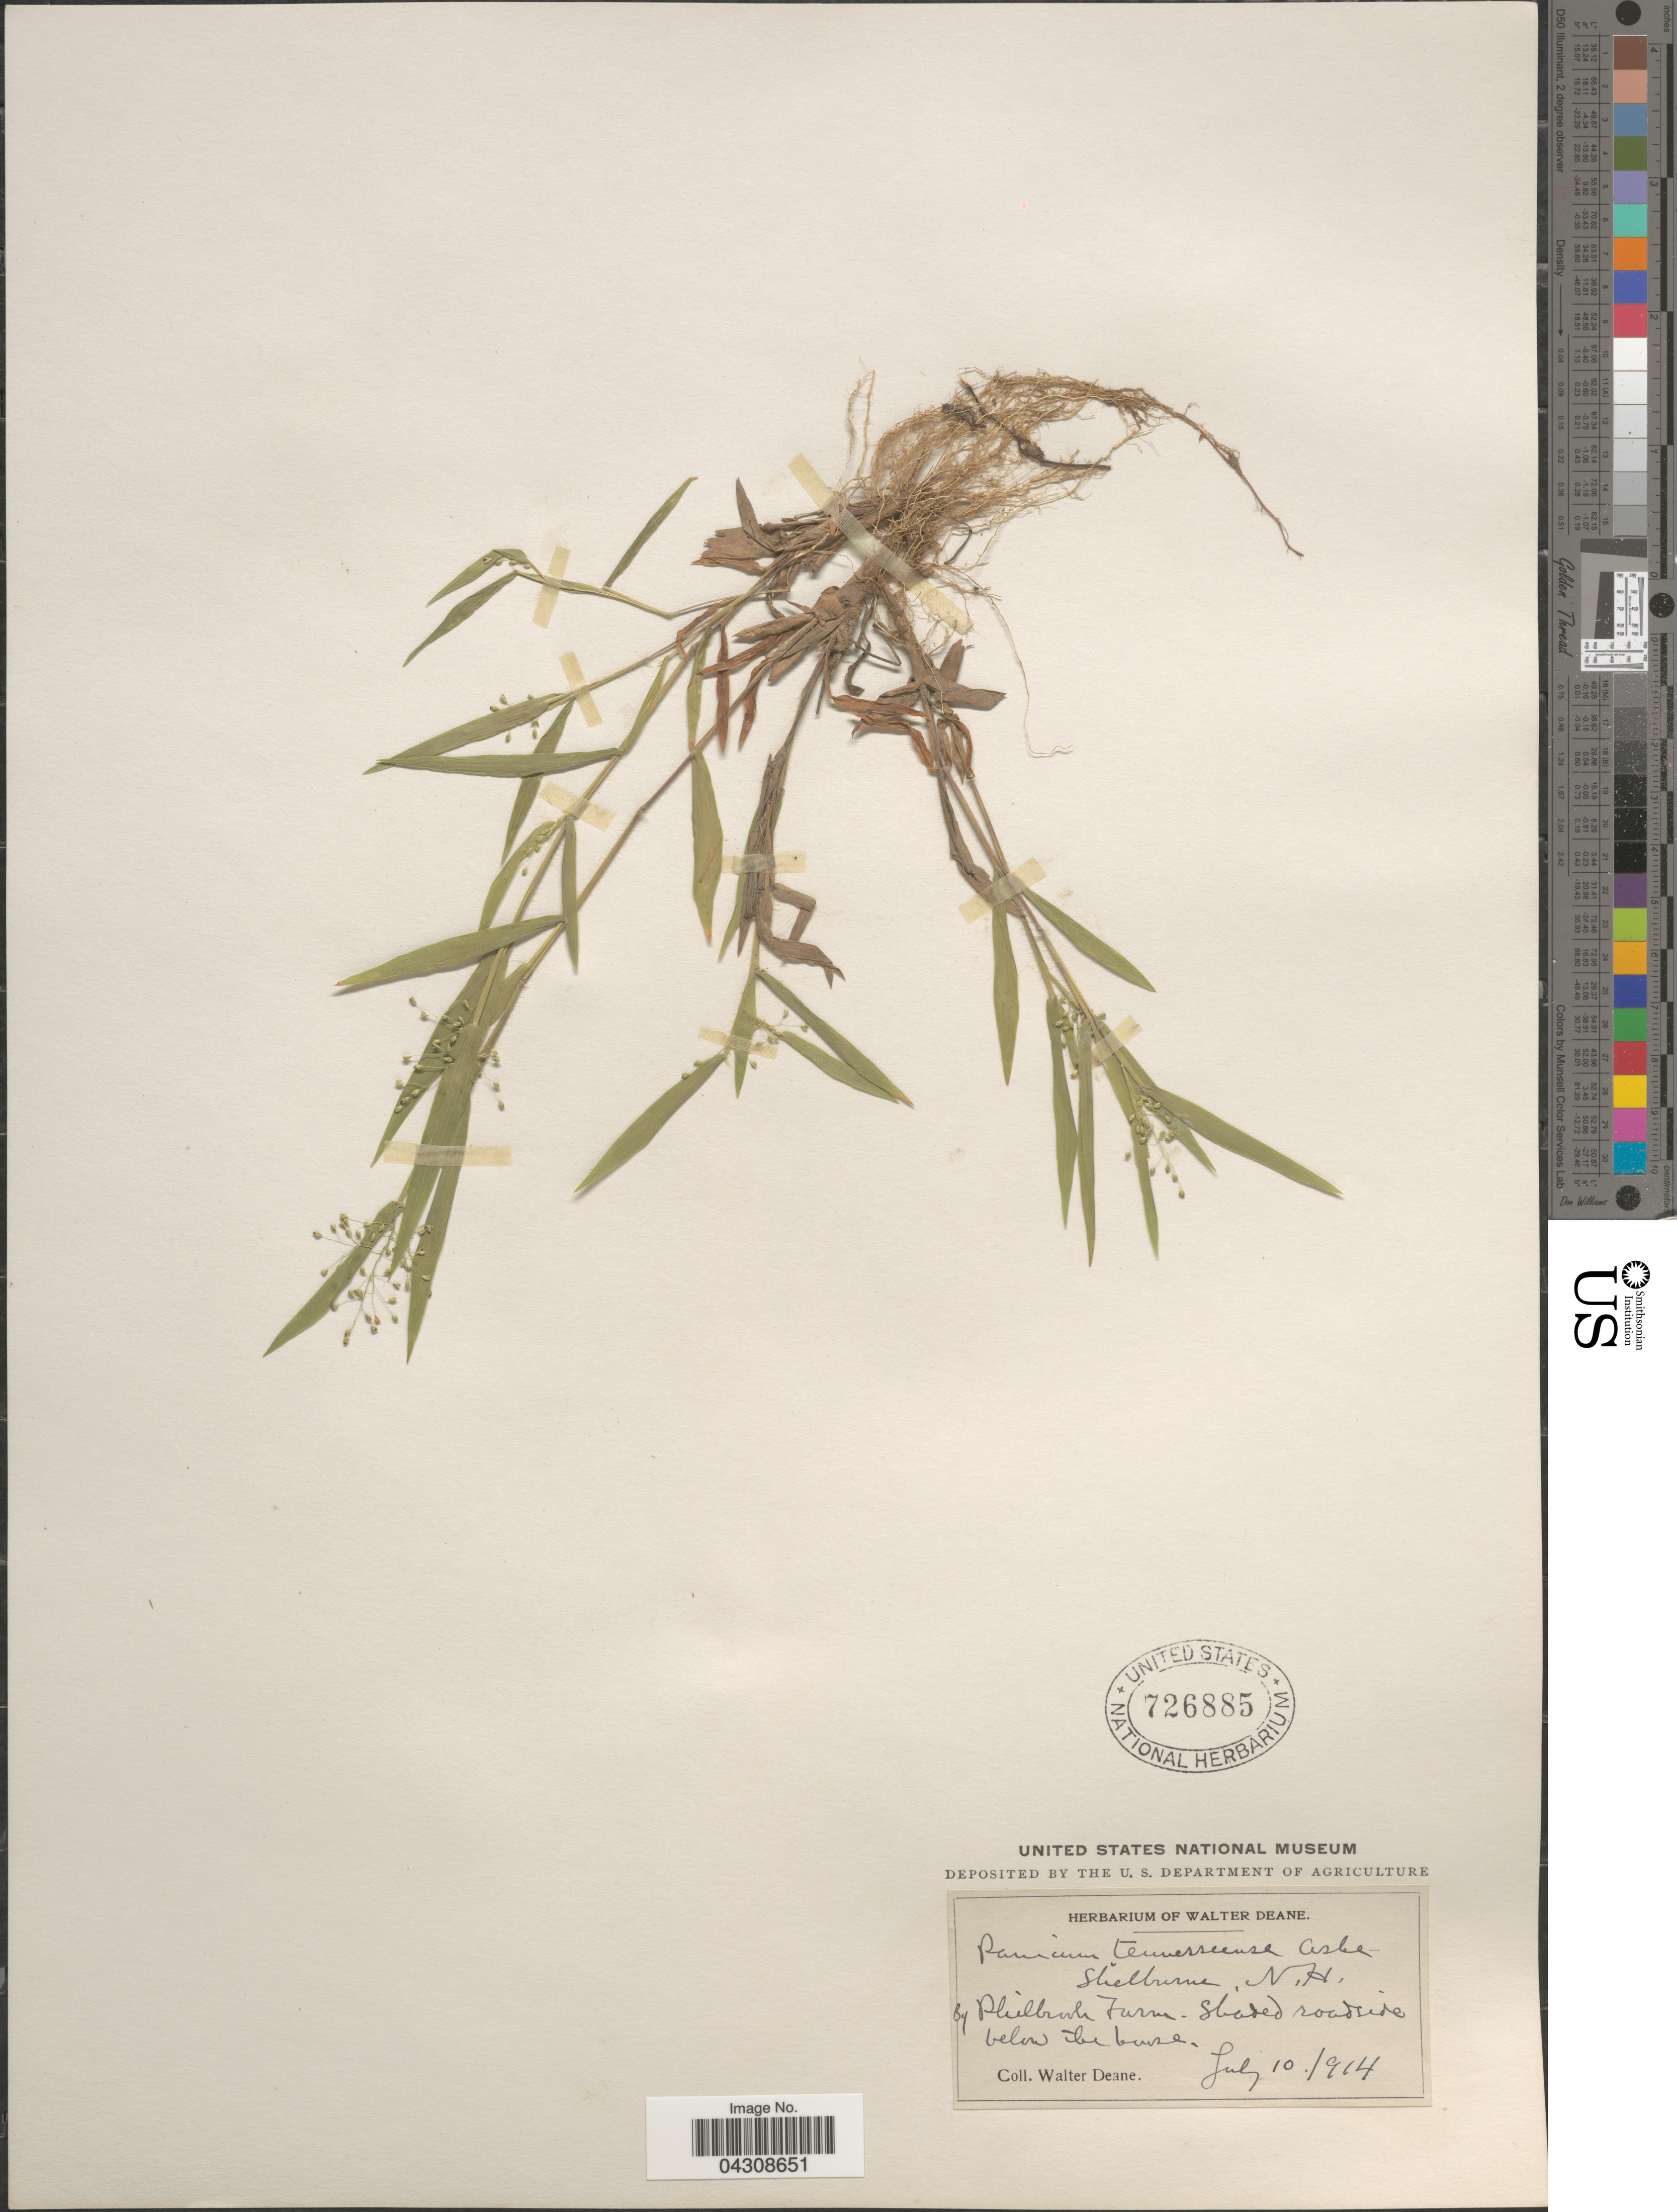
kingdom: Plantae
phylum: Tracheophyta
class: Liliopsida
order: Poales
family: Poaceae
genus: Dichanthelium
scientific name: Dichanthelium acuminatum var. acuminatum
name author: (Sw.) Gould & C.A. Clark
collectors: W. Deane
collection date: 1914-07-10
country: United States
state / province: New Hampshire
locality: Shelburne. By Philbrook Farm.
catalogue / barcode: US 726885